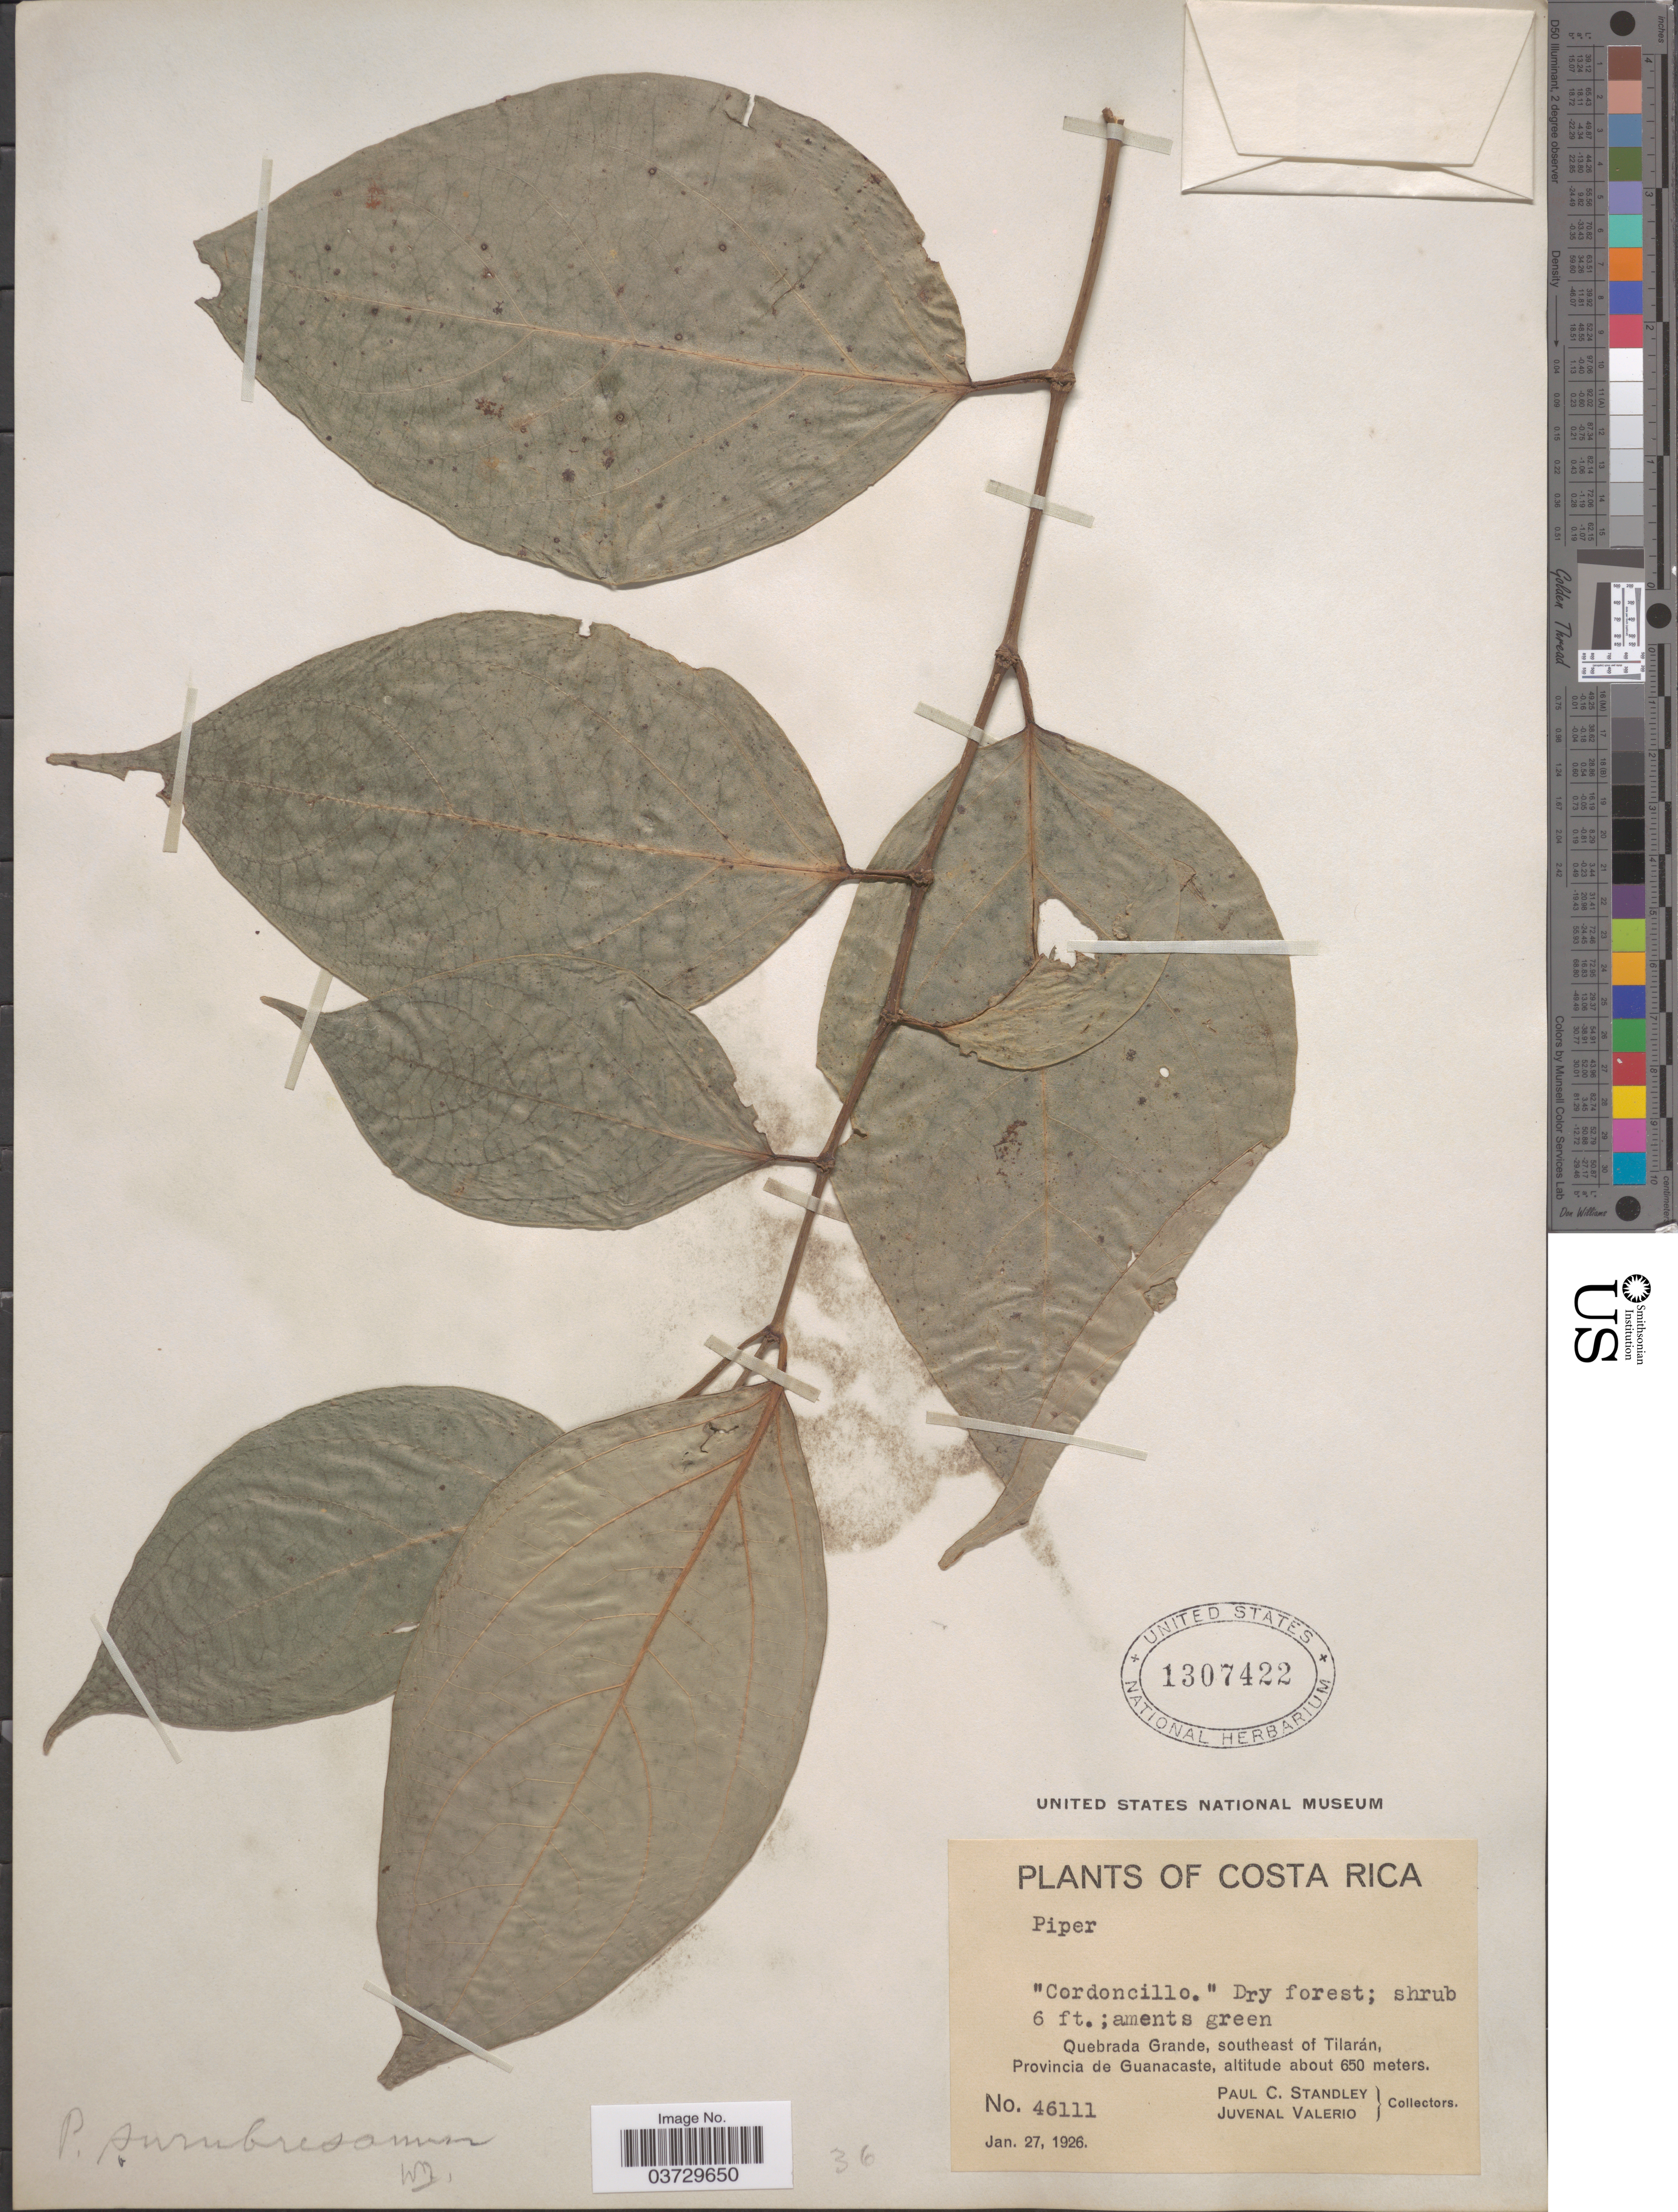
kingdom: Plantae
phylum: Tracheophyta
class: Magnoliopsida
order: Piperales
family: Piperaceae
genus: Piper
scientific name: Piper surubresanum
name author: Trel.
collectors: P. C. Standley & J. Valerio R.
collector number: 46111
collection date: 1926-01-27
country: Costa Rica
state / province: Guanacaste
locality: Quebrada Grande, southeast of Tilarán.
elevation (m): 650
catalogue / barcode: US 1307422